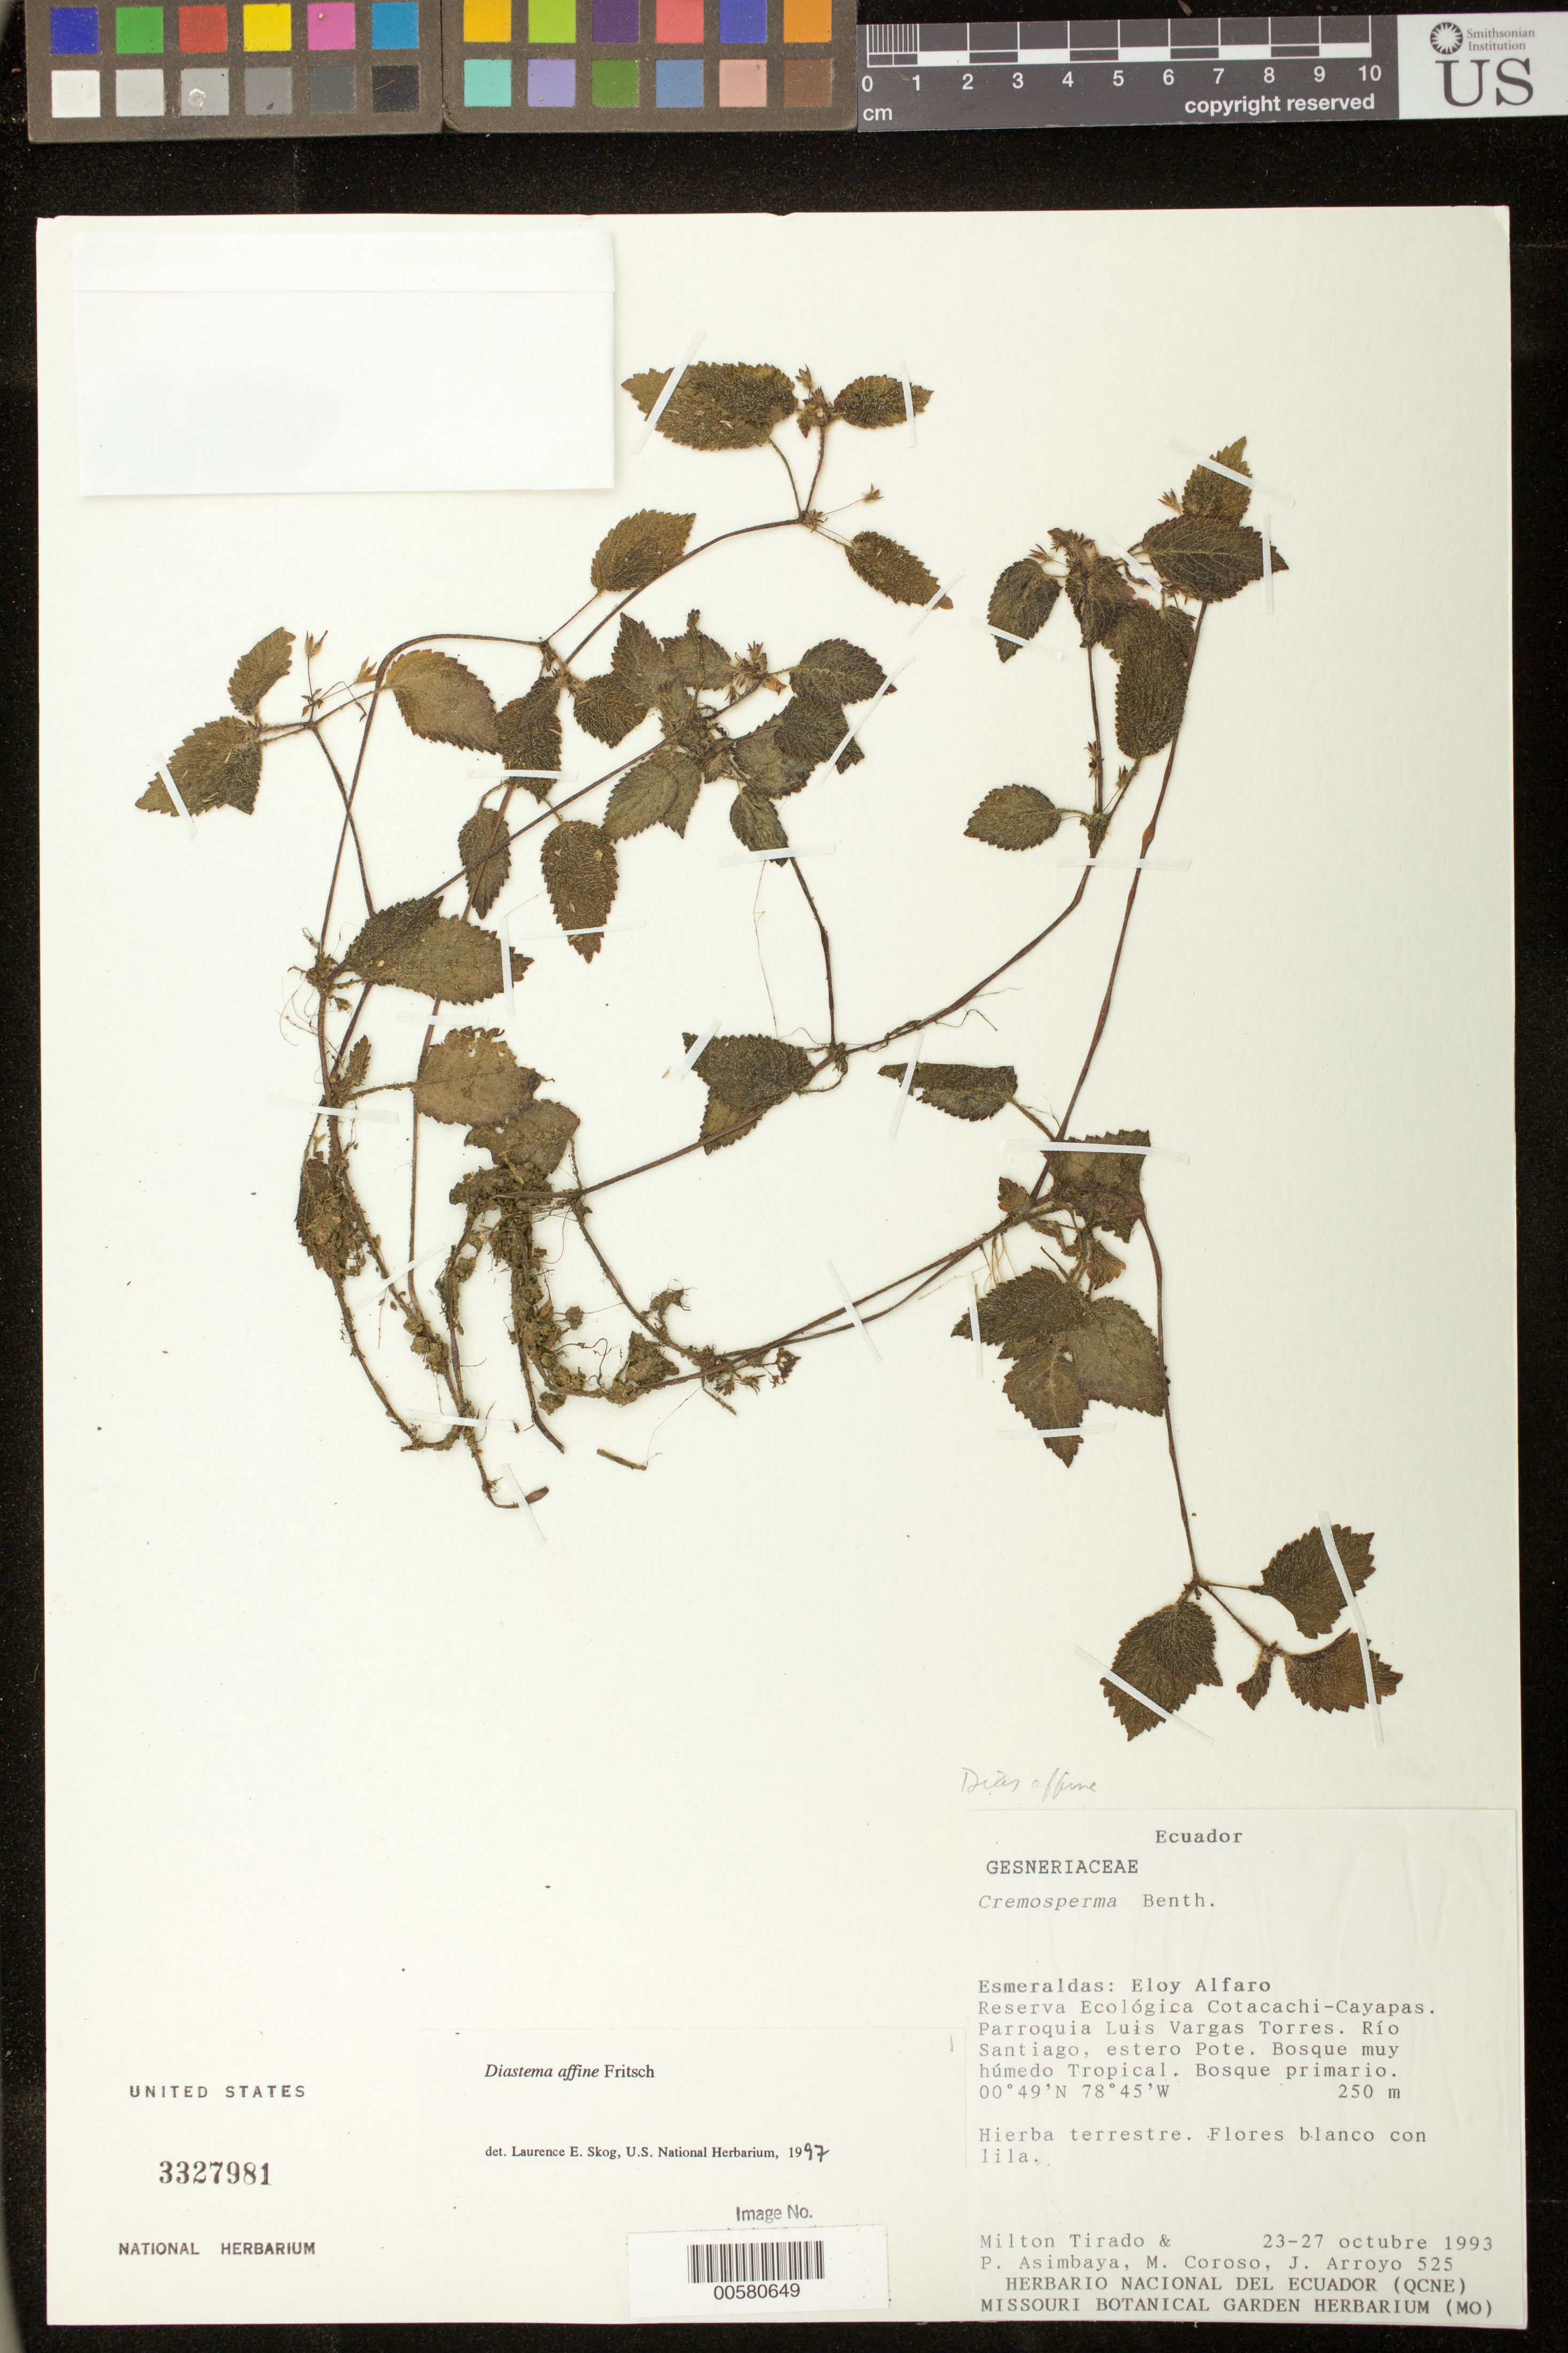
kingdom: Plantae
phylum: Tracheophyta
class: Magnoliopsida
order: Lamiales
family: Gesneriaceae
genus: Diastema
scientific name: Diastema affine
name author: Fritsch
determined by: Skog, Laurence E.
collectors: M. Tirado, P. Asimbaya, M. Coroso & J. Arroyo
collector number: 525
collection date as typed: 23-27 Oct 1993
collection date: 1993-10-23/1993-10-27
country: Ecuador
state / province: Esmeraldas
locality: Eloy Alfaro. Reserva Ecológica Cotacachi-Cayapas; Parroquia Luis Vargas Torres, Río Santiago, estero Pote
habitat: Bosque muy húmedo tropical; bosque primario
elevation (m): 250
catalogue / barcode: US 3327981